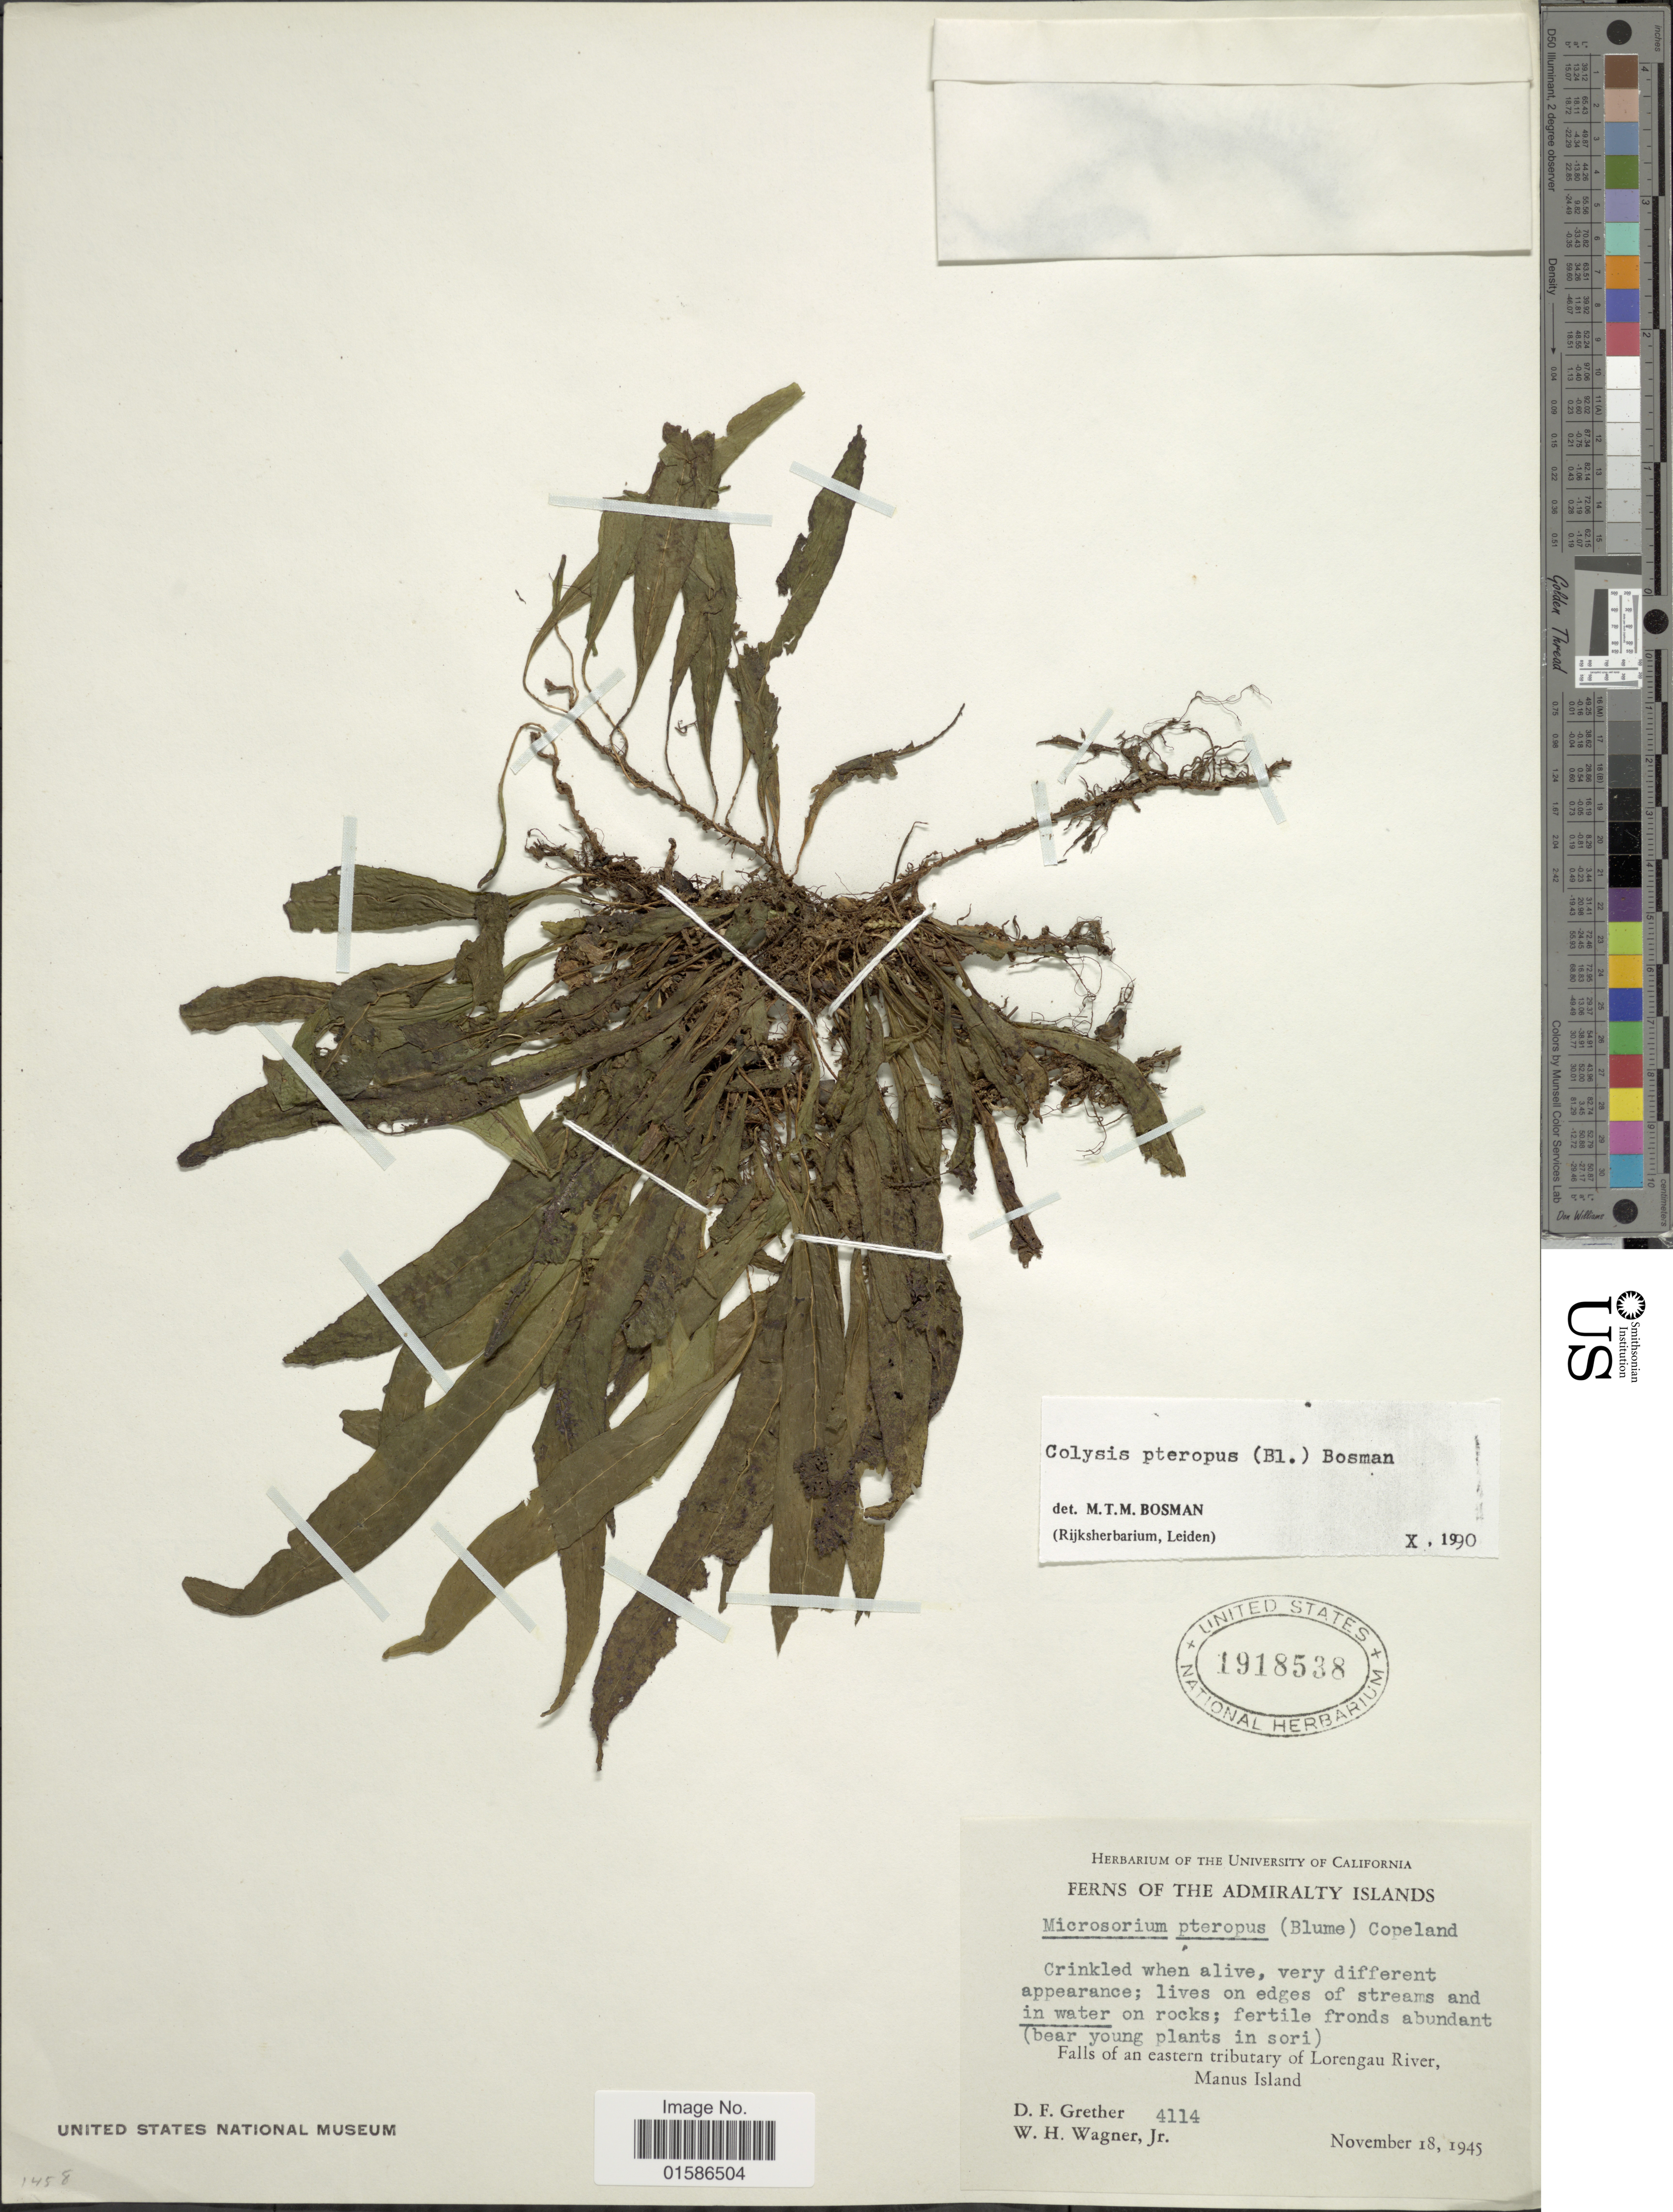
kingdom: Plantae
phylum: Tracheophyta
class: Polypodiopsida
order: Polypodiales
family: Polypodiaceae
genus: Microsorum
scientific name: Microsorum pteropus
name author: (Blume) Copel.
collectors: D. F. Grether & W. H. Wagner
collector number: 4114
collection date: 1945-11-18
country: Papua New Guinea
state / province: Manus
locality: The Admiralty Islands, Falls of an eastern tributary of Lorengau River, Manus Island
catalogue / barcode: US 1918538